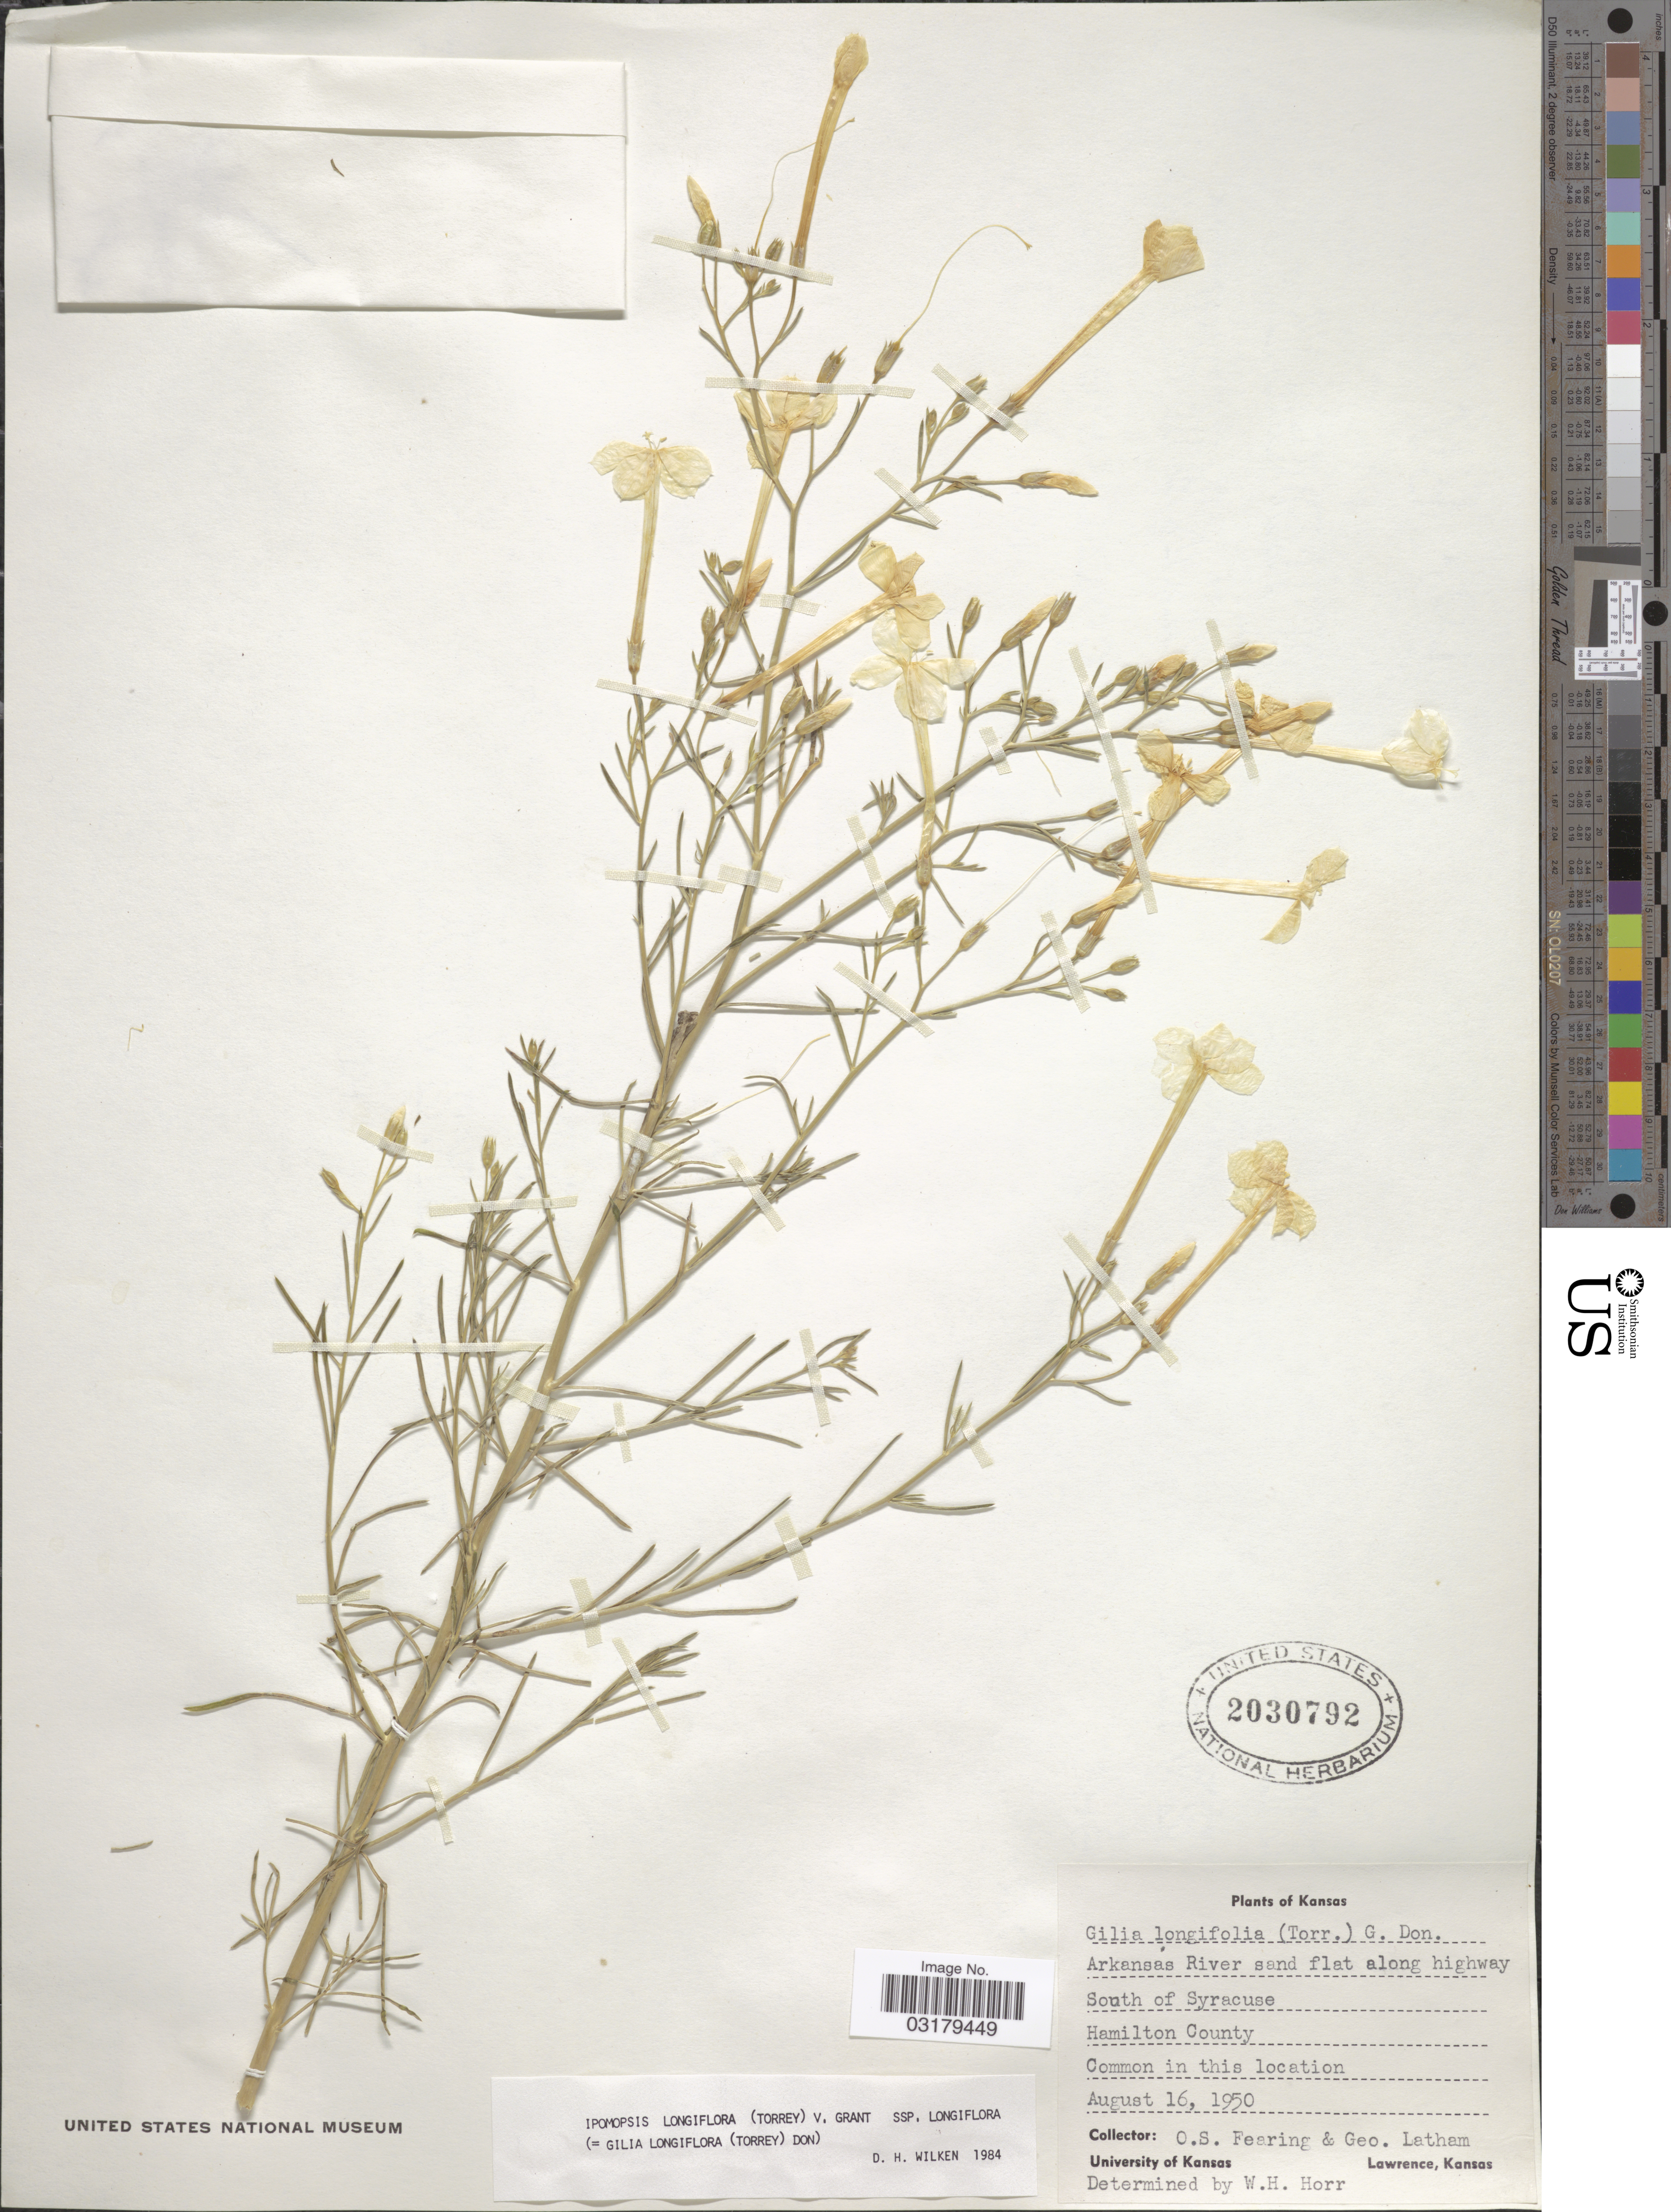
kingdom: Plantae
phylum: Tracheophyta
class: Magnoliopsida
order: Ericales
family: Polemoniaceae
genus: Ipomopsis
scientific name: Ipomopsis longiflora subsp. longiflora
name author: (Torr.) V.E. Grant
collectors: O. S. Fearing & G. Latham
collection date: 1950-08-16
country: United States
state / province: Kansas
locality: Arkansas River sand flat along highway South of Syracuse. Hamilton County.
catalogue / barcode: US 2030792